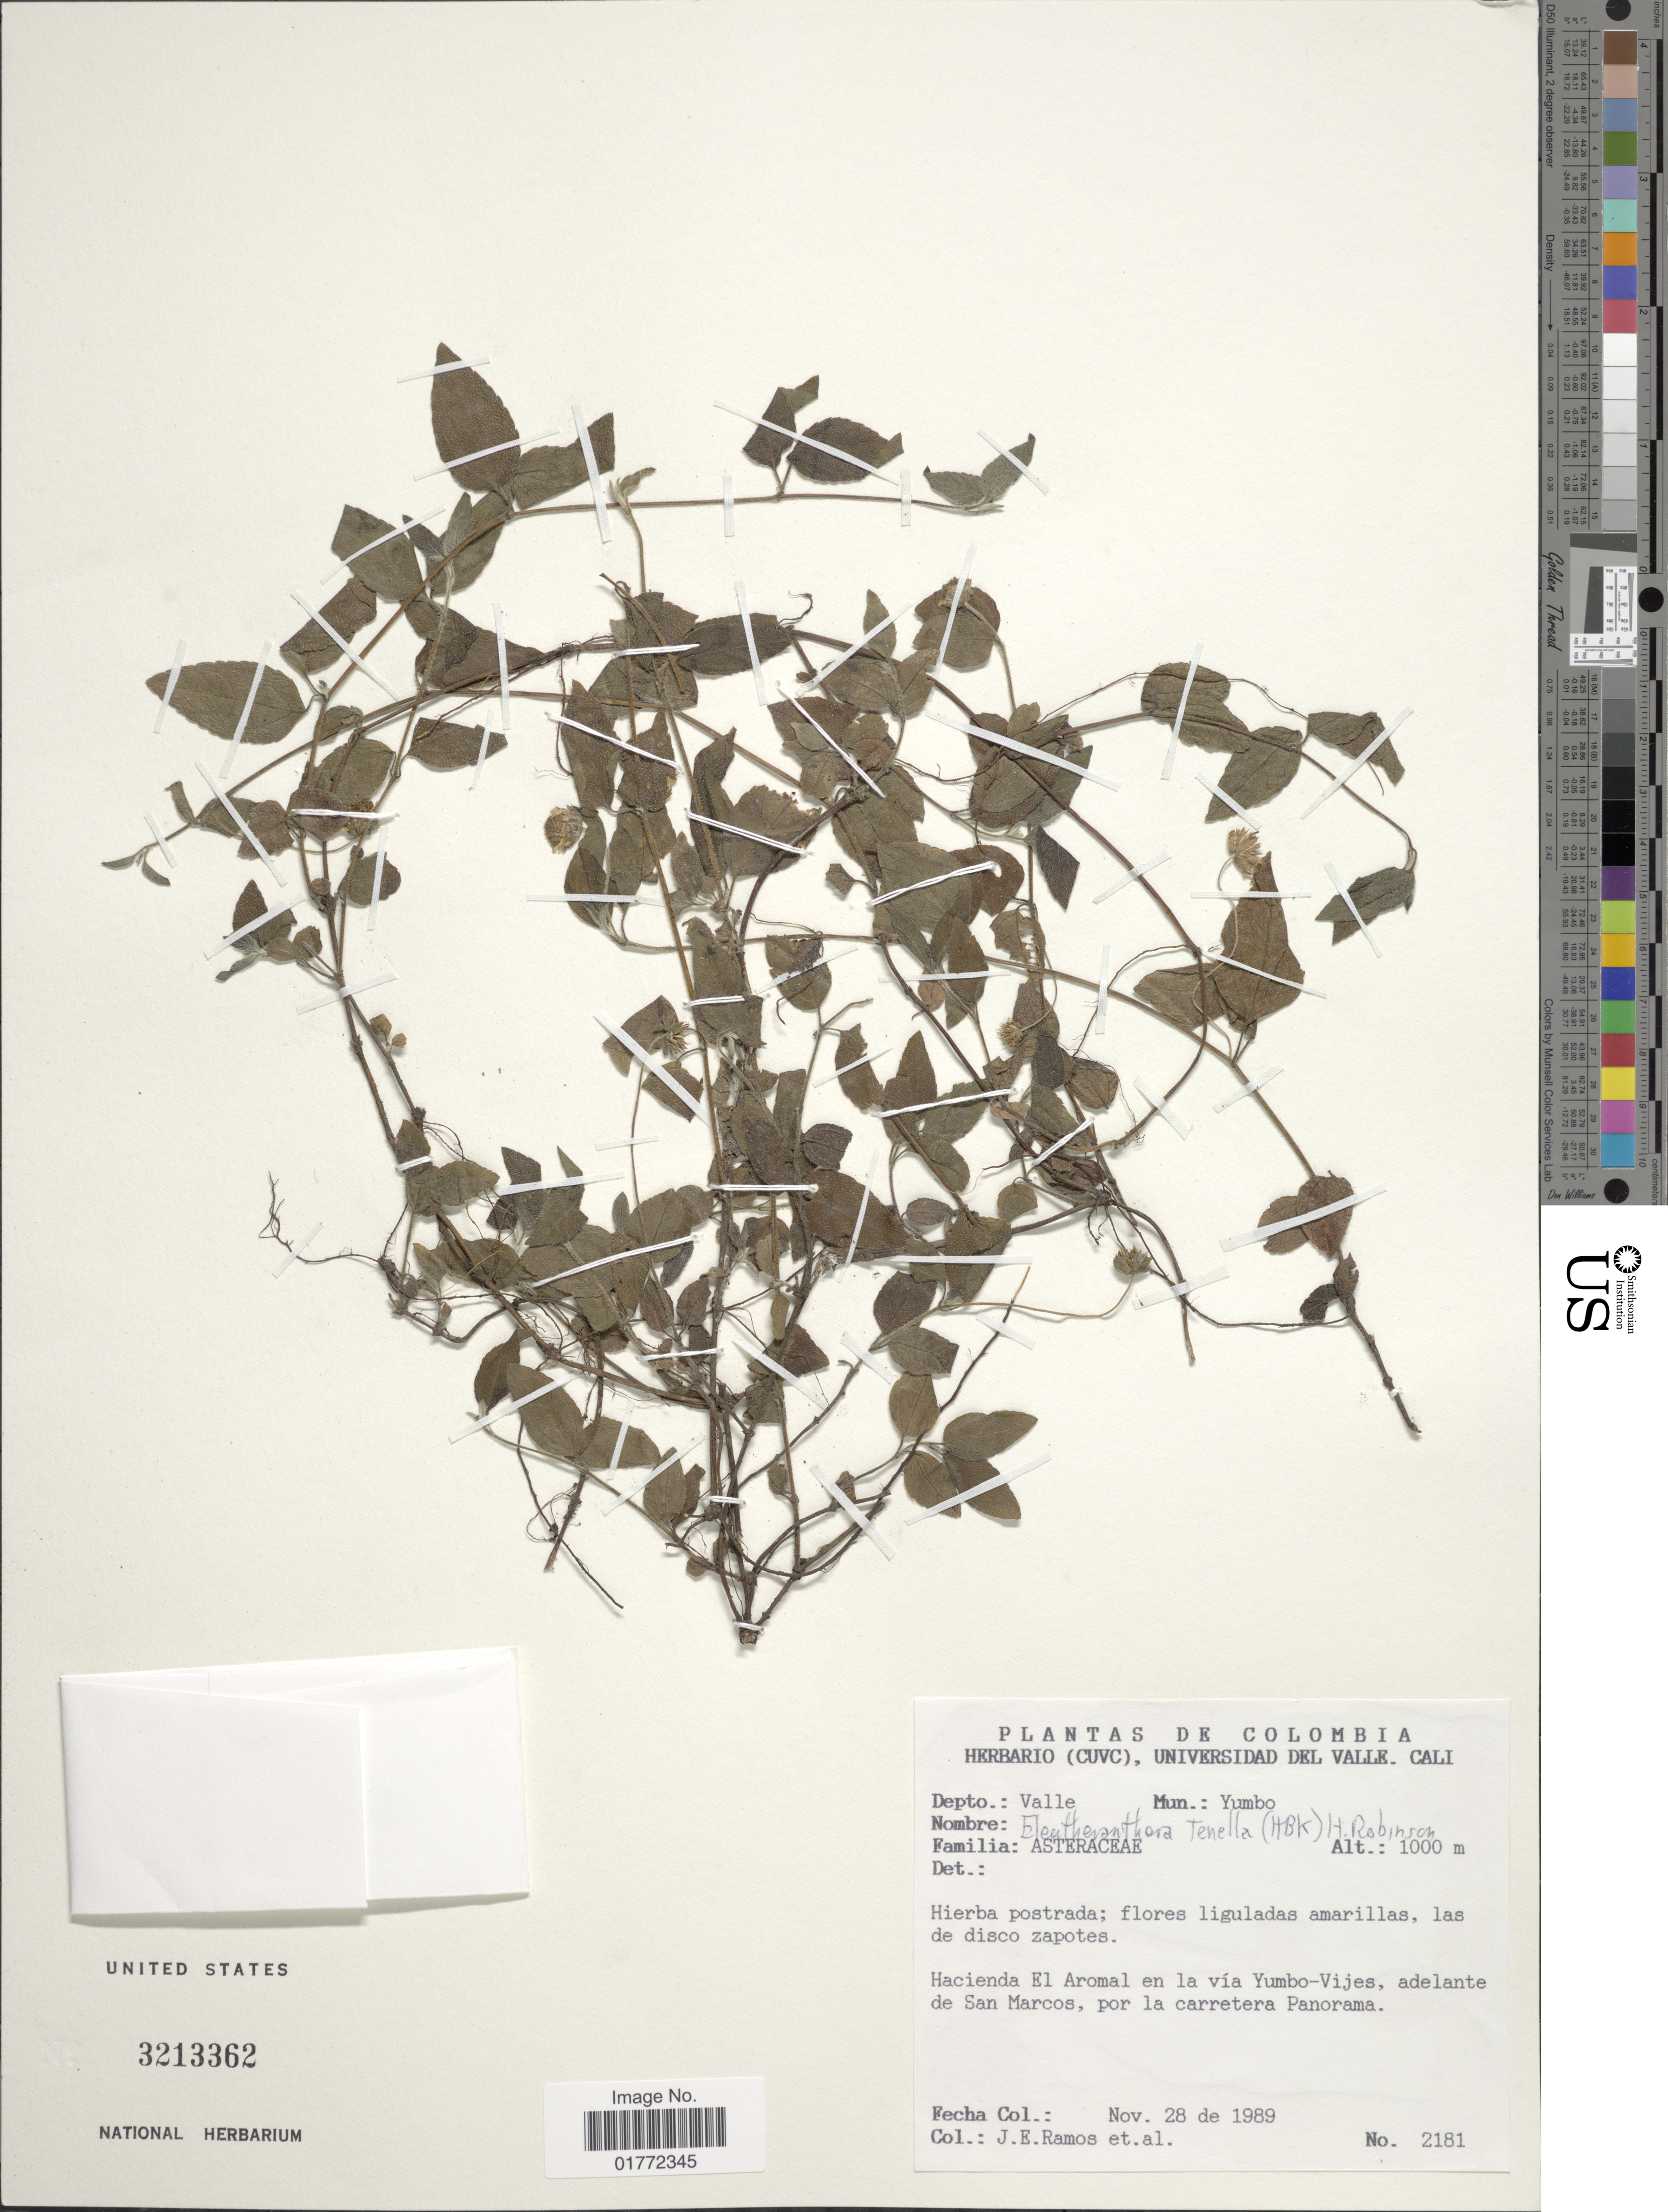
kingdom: Plantae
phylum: Tracheophyta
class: Magnoliopsida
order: Asterales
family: Asteraceae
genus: Eleutheranthera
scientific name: Eleutheranthera tenella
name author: (Kunth) H. Rob.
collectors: J. E. Ramos & et al.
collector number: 2181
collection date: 1989-11-28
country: Colombia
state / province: Valle del Cauca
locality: Depto.: Valle, Mun.: Yumbo, Hacienda El Aromal en la via Yumbo-Vijes, adelante de San Marcos, por la carretera Panorama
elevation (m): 1000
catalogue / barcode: US 3213362